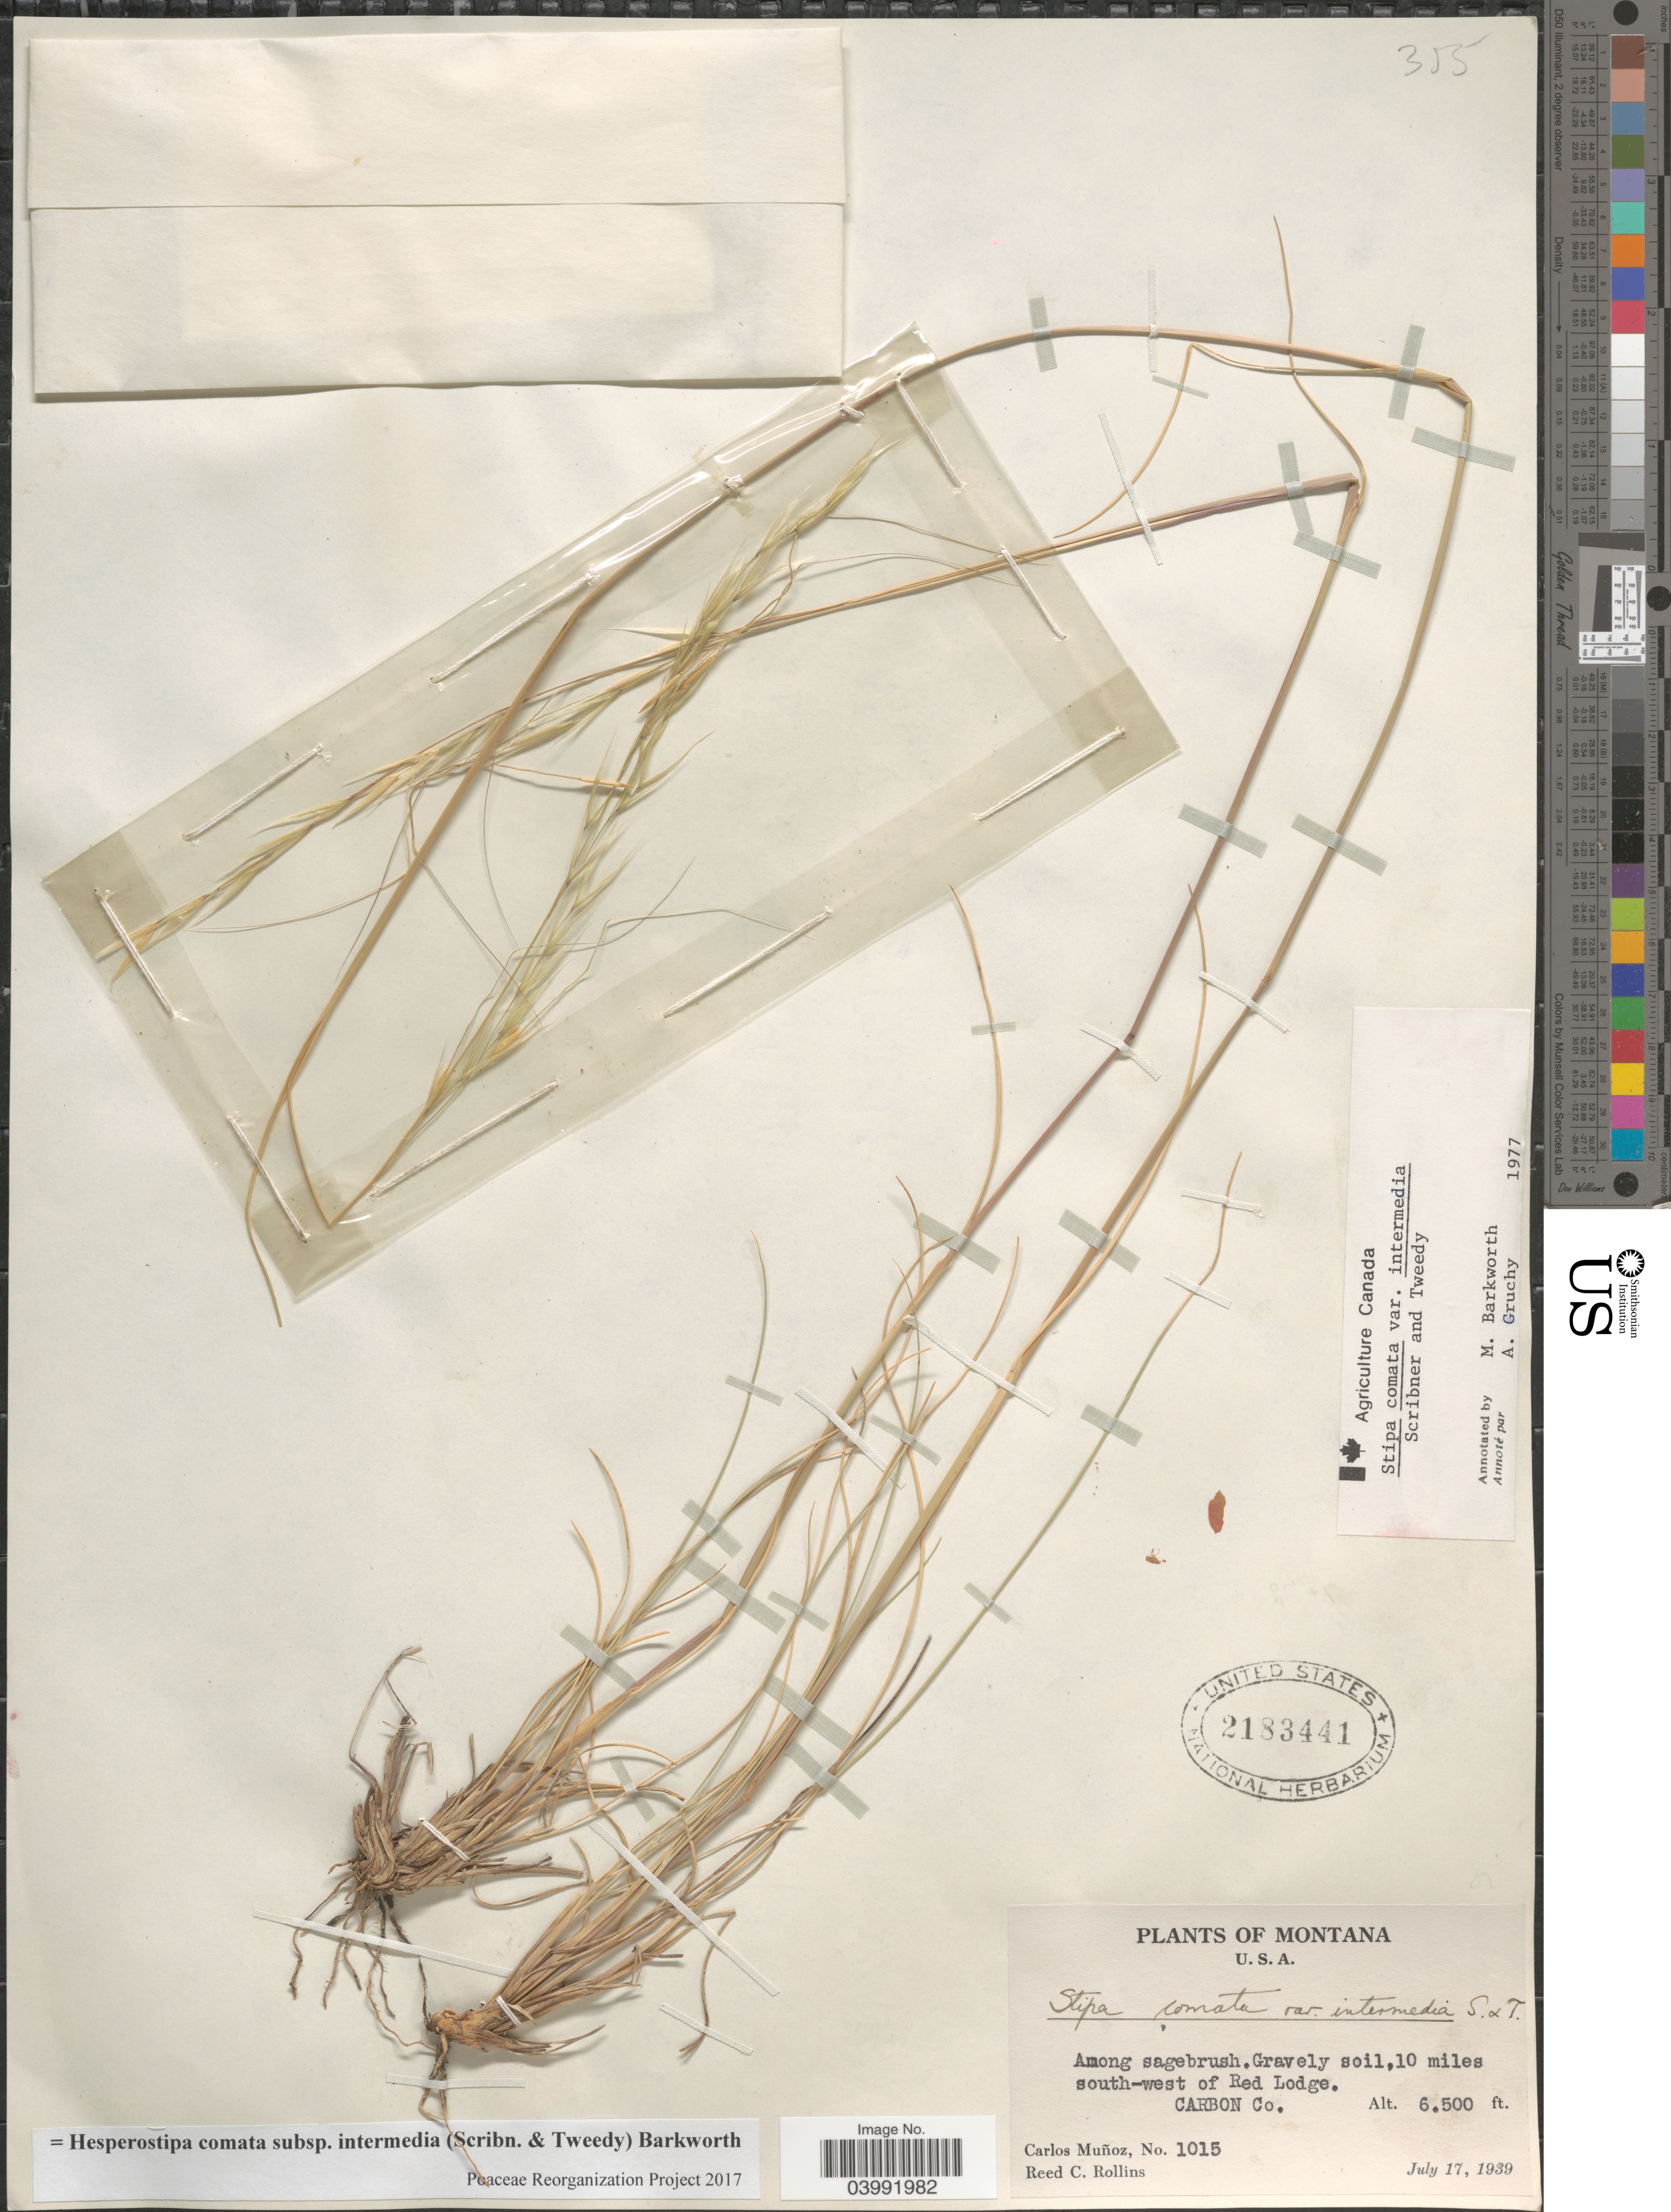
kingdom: Plantae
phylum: Tracheophyta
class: Liliopsida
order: Poales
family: Poaceae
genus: Hesperostipa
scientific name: Hesperostipa comata subsp. intermedia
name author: (Scribn. & Tweedy) Barkworth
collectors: C. Muñoz & R. C. Rollins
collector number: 1015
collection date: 1939-07-17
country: United States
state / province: Montana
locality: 10 miles south-west of Red Lodge. Carbon Co.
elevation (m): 1981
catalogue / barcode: US 2183441